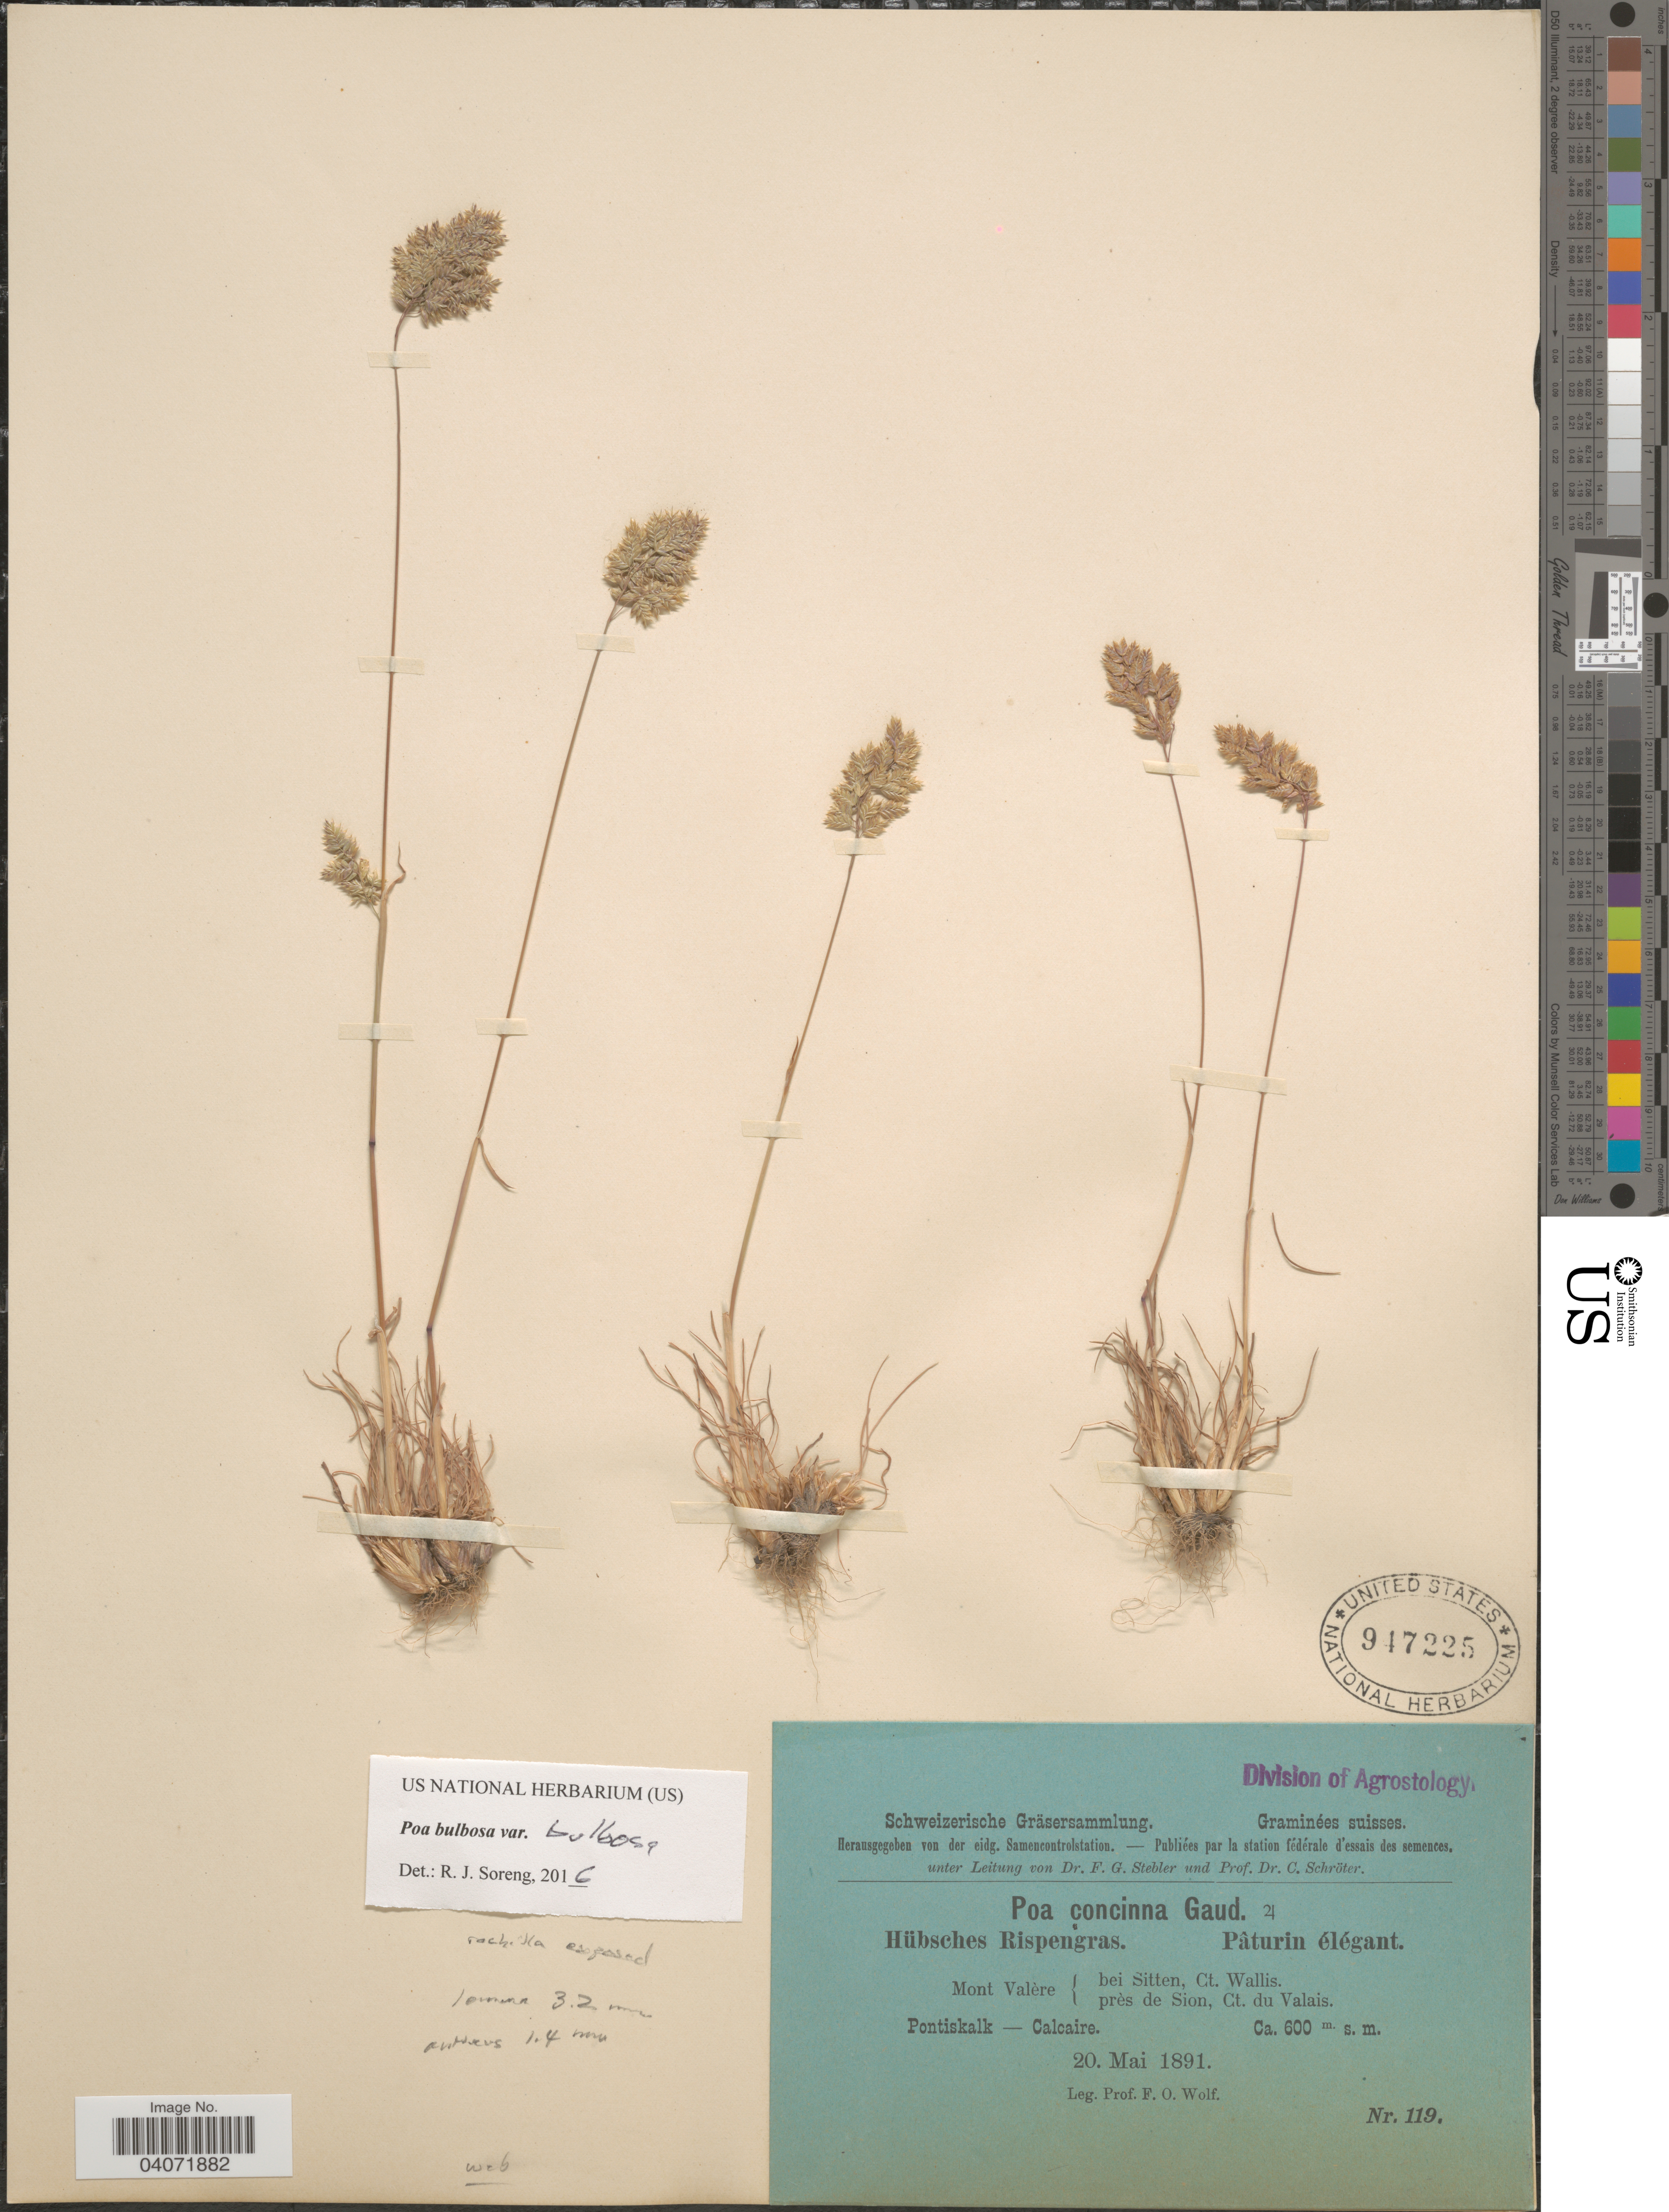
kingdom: Plantae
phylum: Tracheophyta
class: Liliopsida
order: Poales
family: Poaceae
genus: Poa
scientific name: Poa perconcinna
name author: J.R. Edm.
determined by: Soreng, Robert J., Research Associate (BOT), Smithsonian Institution - National Museum of Natural History (UNITED STATES)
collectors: F. Wolf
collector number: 119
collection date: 1891-05-20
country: Switzerland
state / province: Valais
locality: Mont Valère. Bei Sitten, Ct. Wallis. Près de Sion, Ct. du Valais.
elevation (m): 600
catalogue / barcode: US 947225